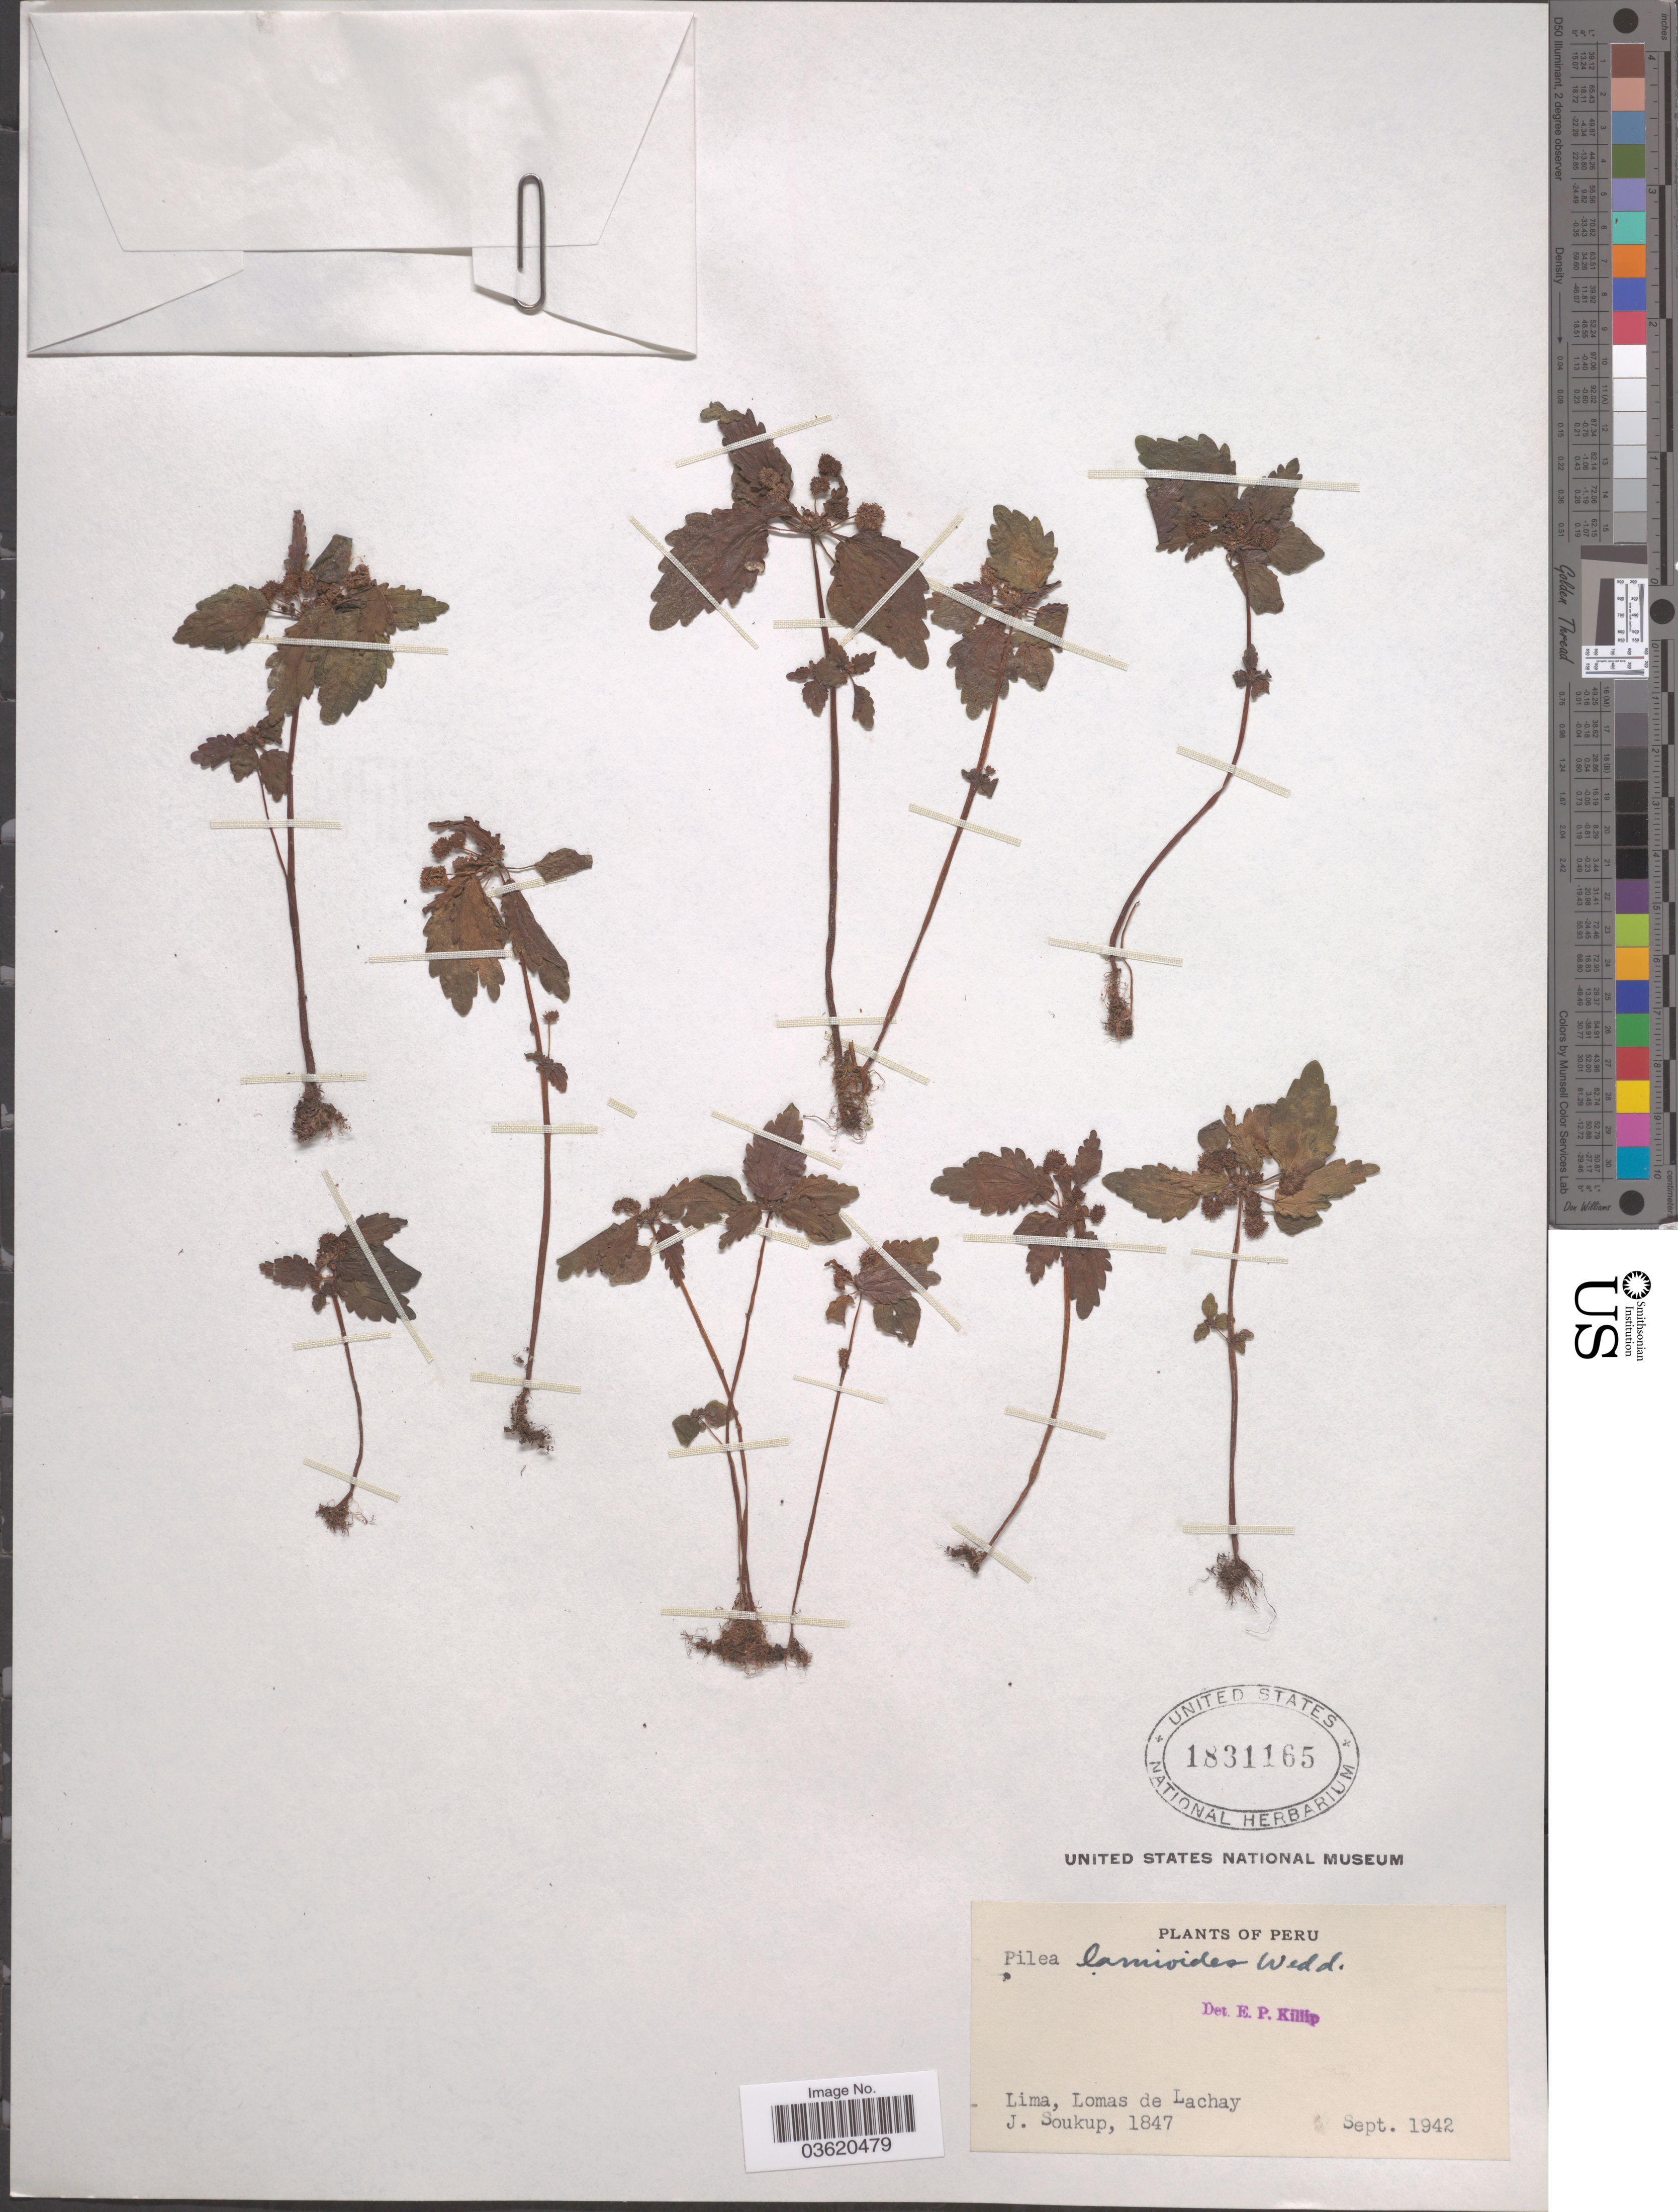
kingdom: Plantae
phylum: Tracheophyta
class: Magnoliopsida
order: Rosales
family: Urticaceae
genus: Pilea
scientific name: Pilea lamioides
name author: Wedd.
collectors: J. Soukop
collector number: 1847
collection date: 1942-09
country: Peru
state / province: Lima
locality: Lomas de Lachay.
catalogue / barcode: US 1831165